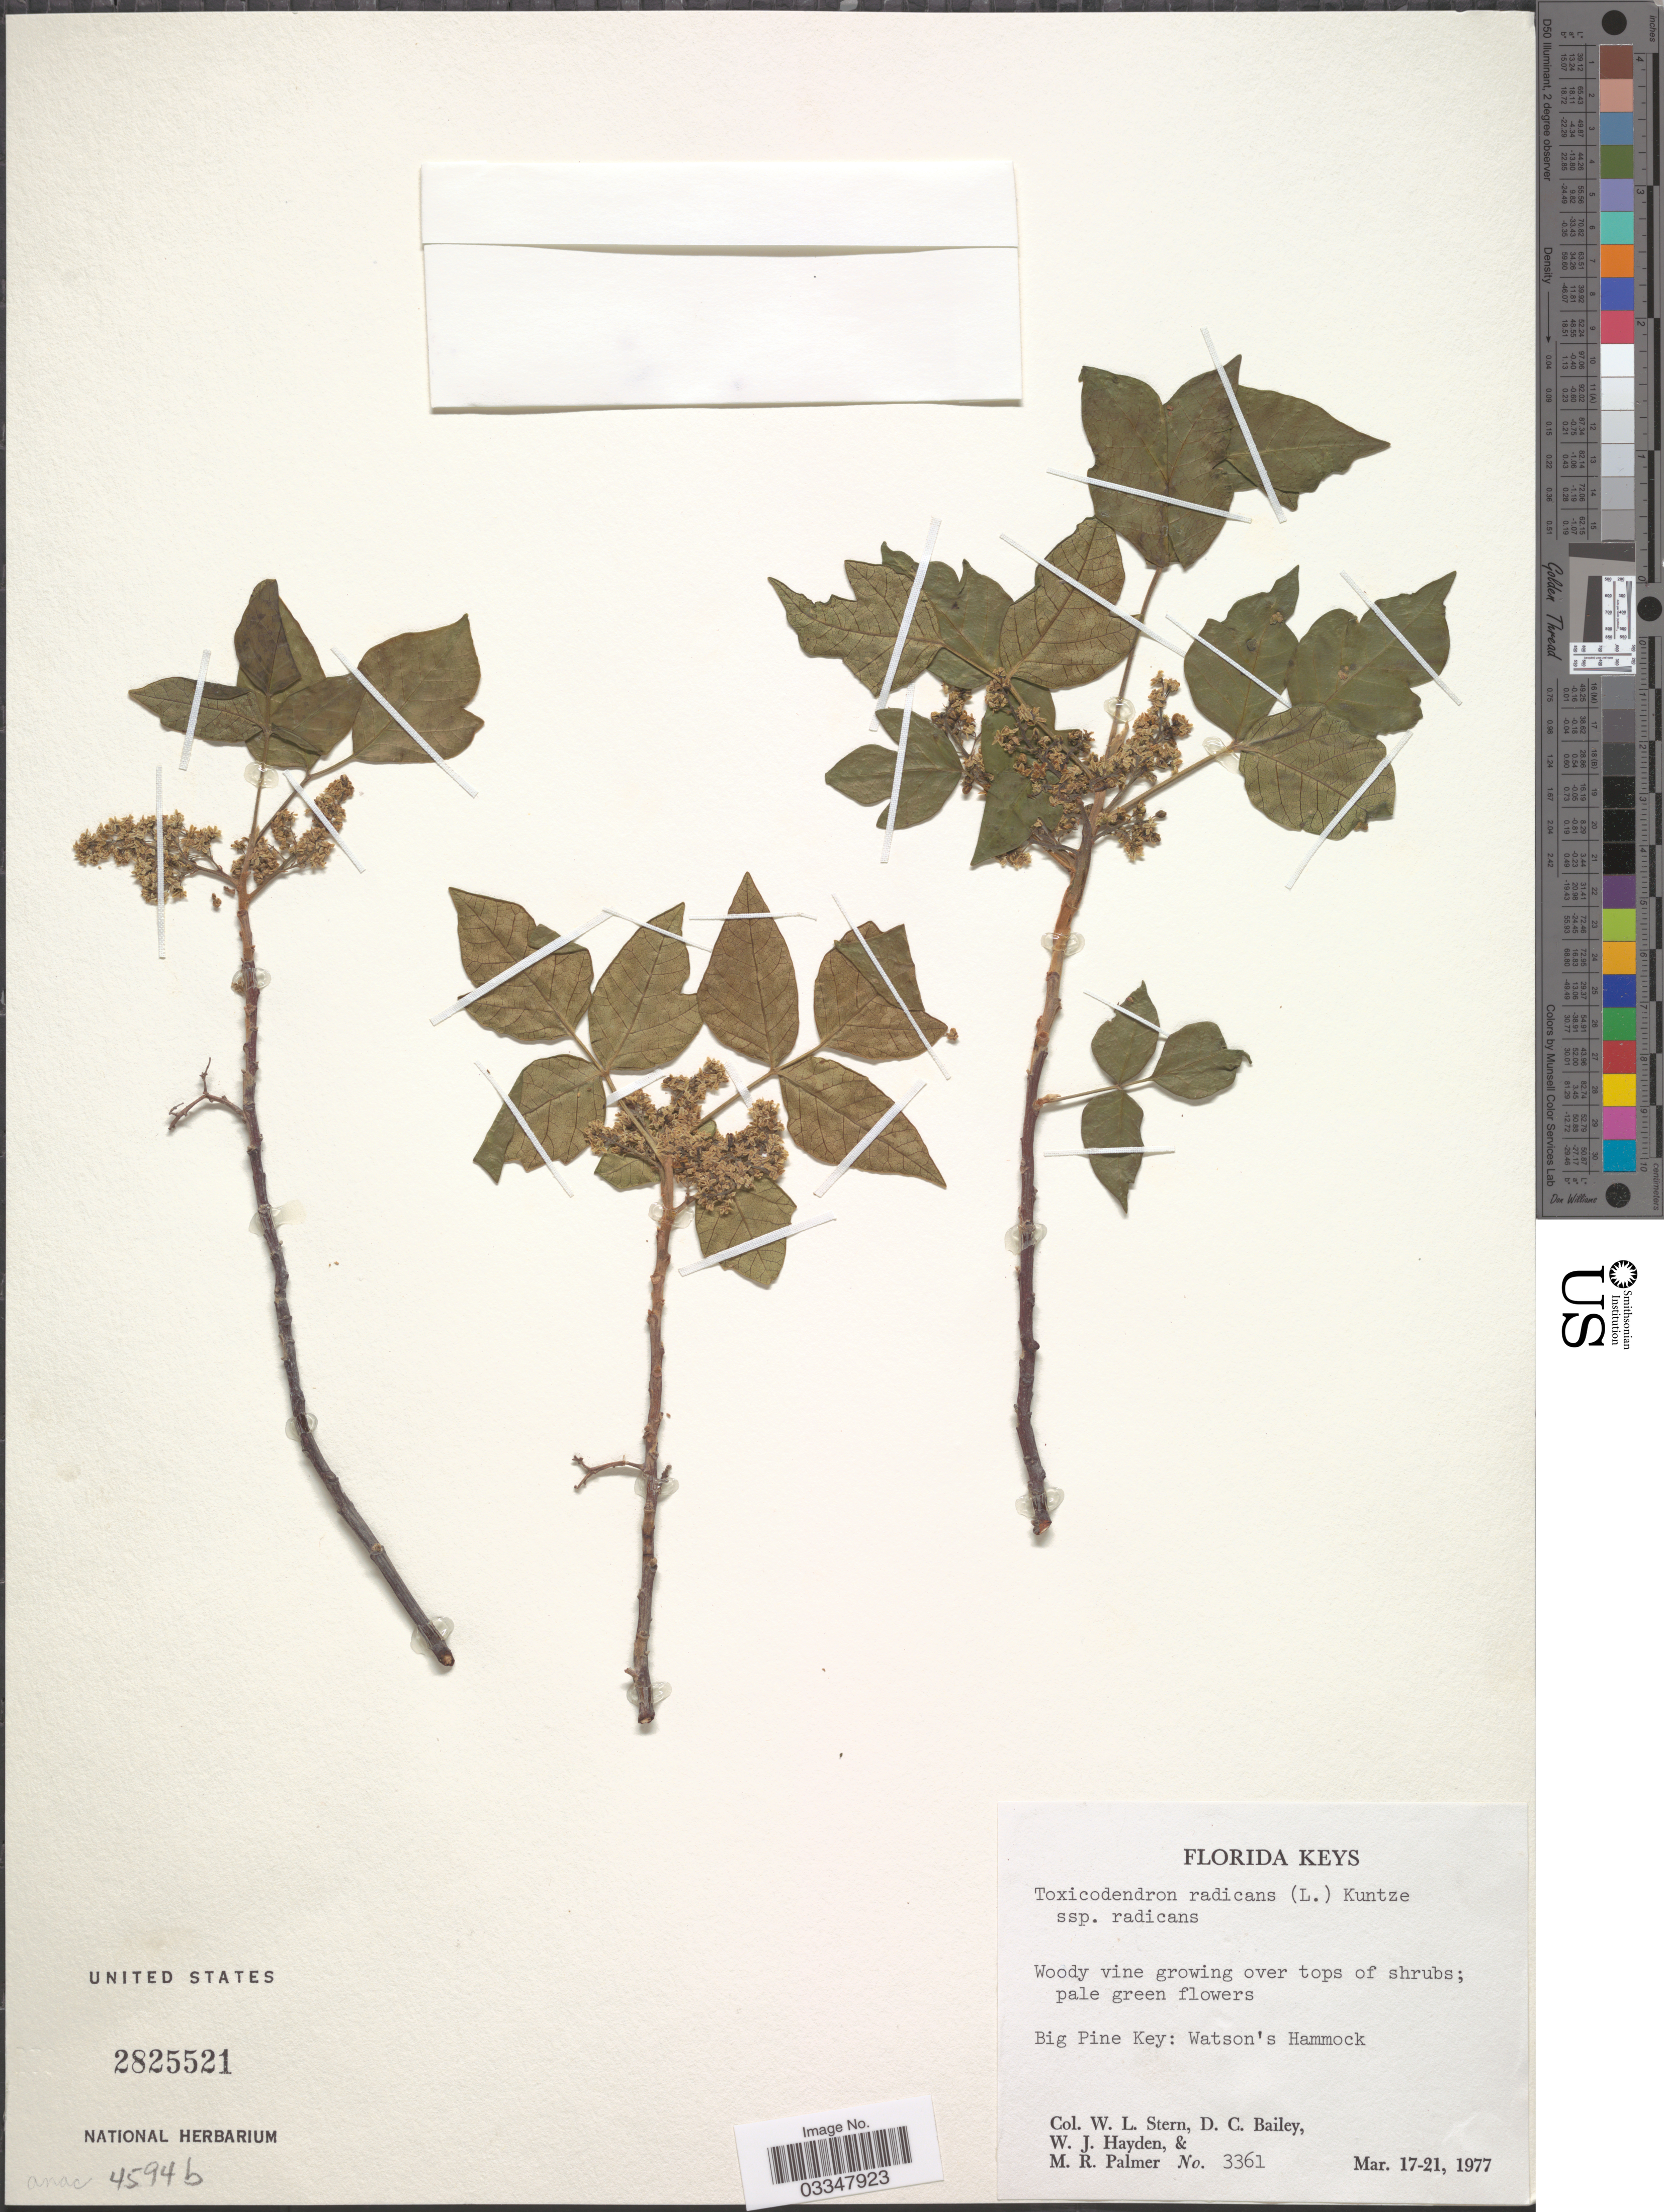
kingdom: Plantae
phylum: Tracheophyta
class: Magnoliopsida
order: Sapindales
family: Anacardiaceae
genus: Toxicodendron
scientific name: Toxicodendron radicans subsp. radicans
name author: (L.) Kuntze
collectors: W. L. Stern, D. C. Bailey, W. Hayden & M. R. Palmer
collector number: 3361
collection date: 1977-03-17/1977-03-21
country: United States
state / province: Florida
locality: Florida Keys. Big Pine Key: Watson's Hammock.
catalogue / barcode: US 2825521